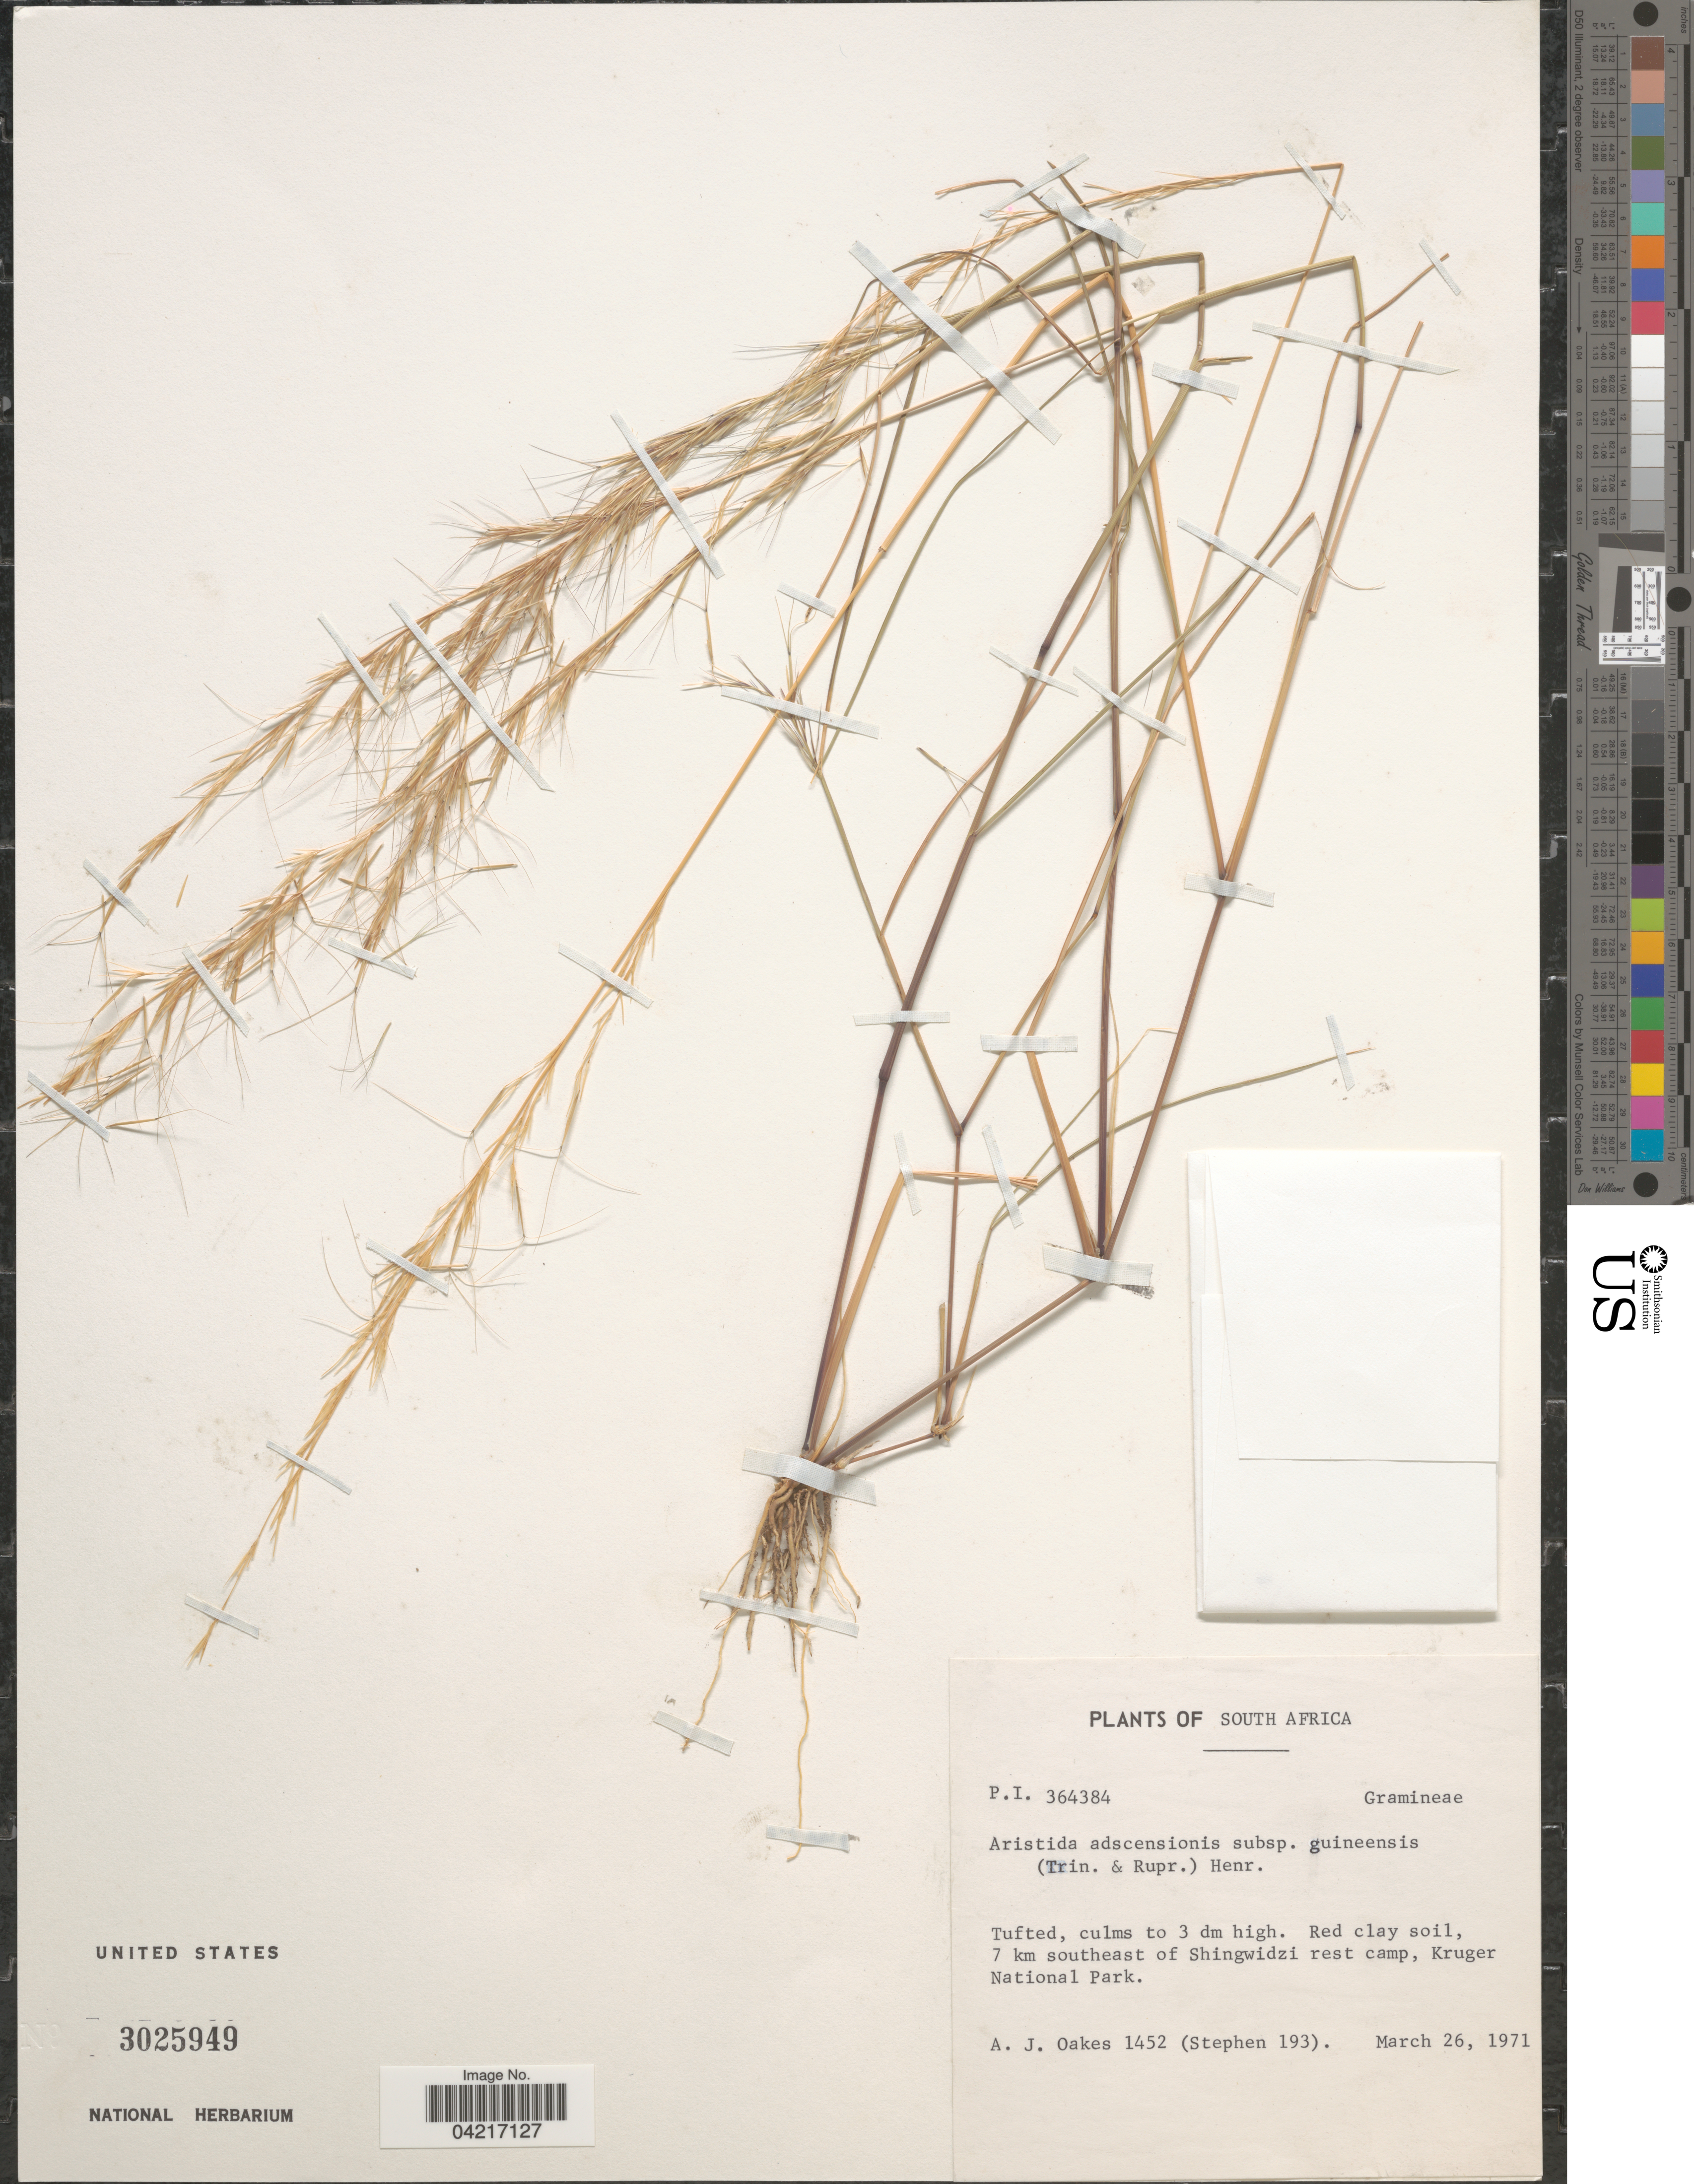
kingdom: Plantae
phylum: Tracheophyta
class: Liliopsida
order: Poales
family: Poaceae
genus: Aristida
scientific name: Aristida adscensionis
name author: L.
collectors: A. Oakes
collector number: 1452/193?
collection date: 1971-03-26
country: South Africa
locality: Red clay soil, 7 km southeast of Shingwidzi rest camp, Kruger National Park.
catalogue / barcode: US 3025949